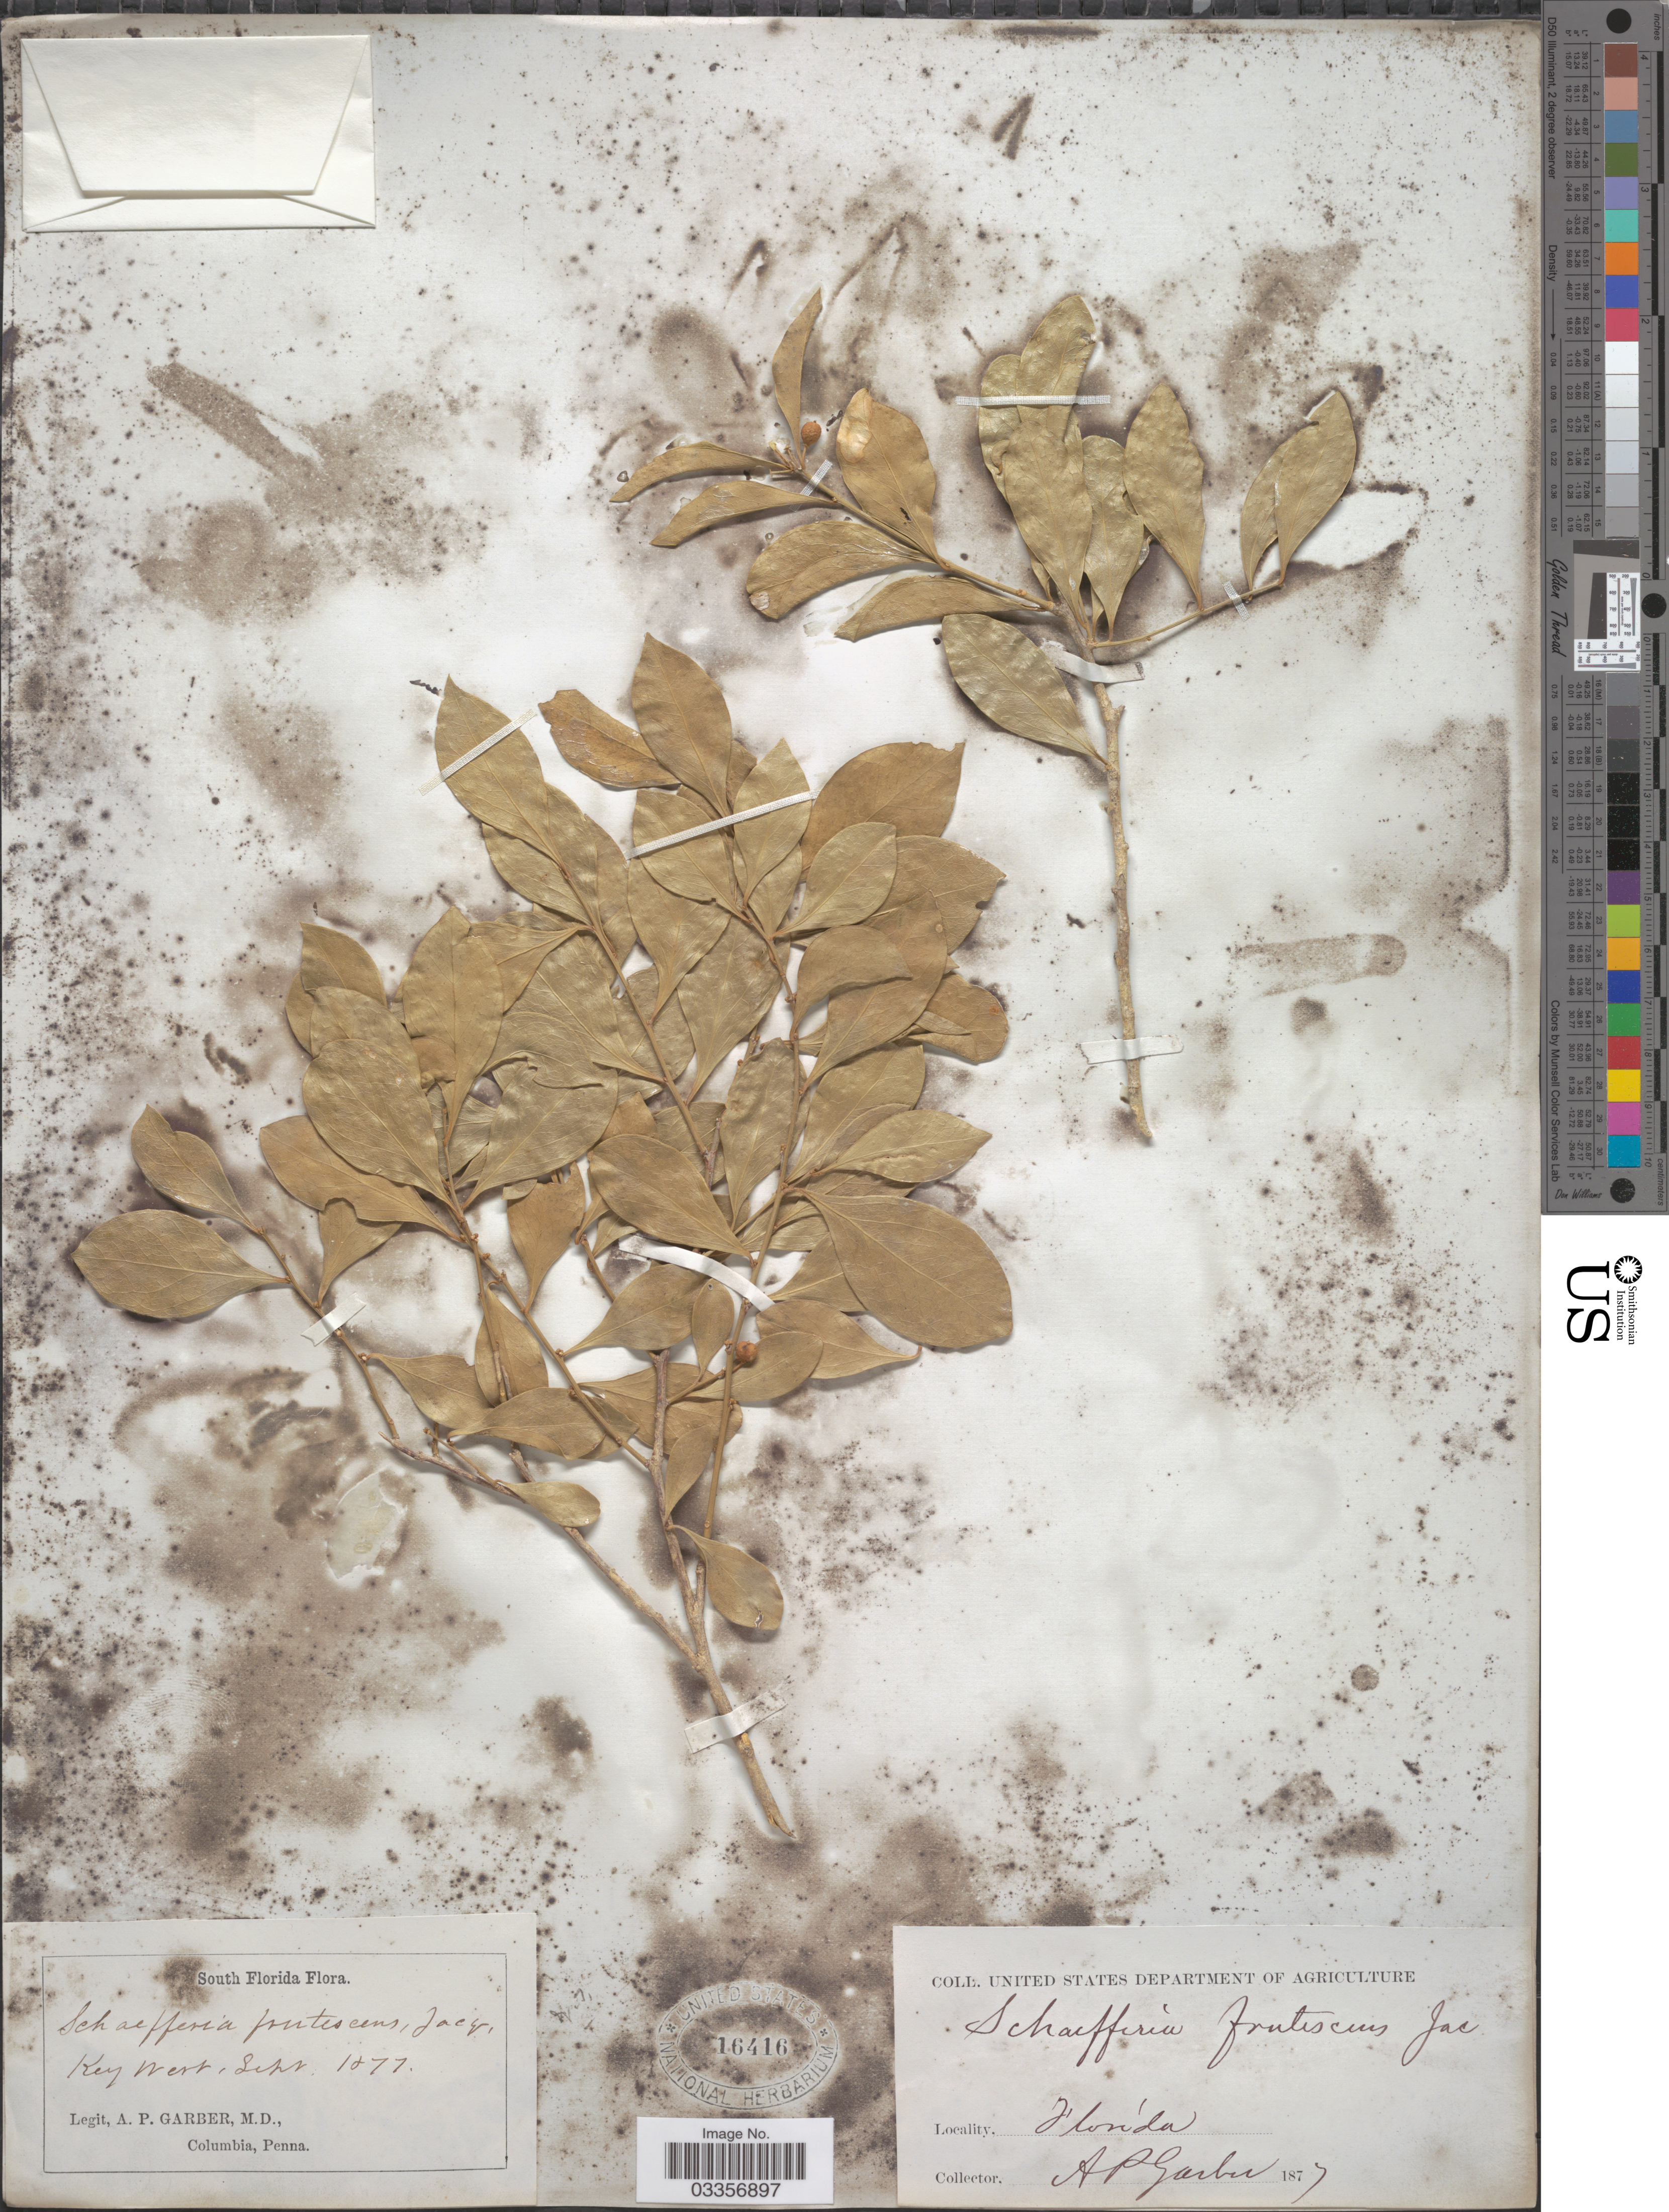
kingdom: Plantae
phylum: Tracheophyta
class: Magnoliopsida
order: Celastrales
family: Celastraceae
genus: Schaefferia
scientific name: Schaefferia frutescens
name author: Jacq.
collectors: A. P. Garber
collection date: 1877-09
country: United States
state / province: Florida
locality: South Florida. Key West.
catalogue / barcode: US 16416